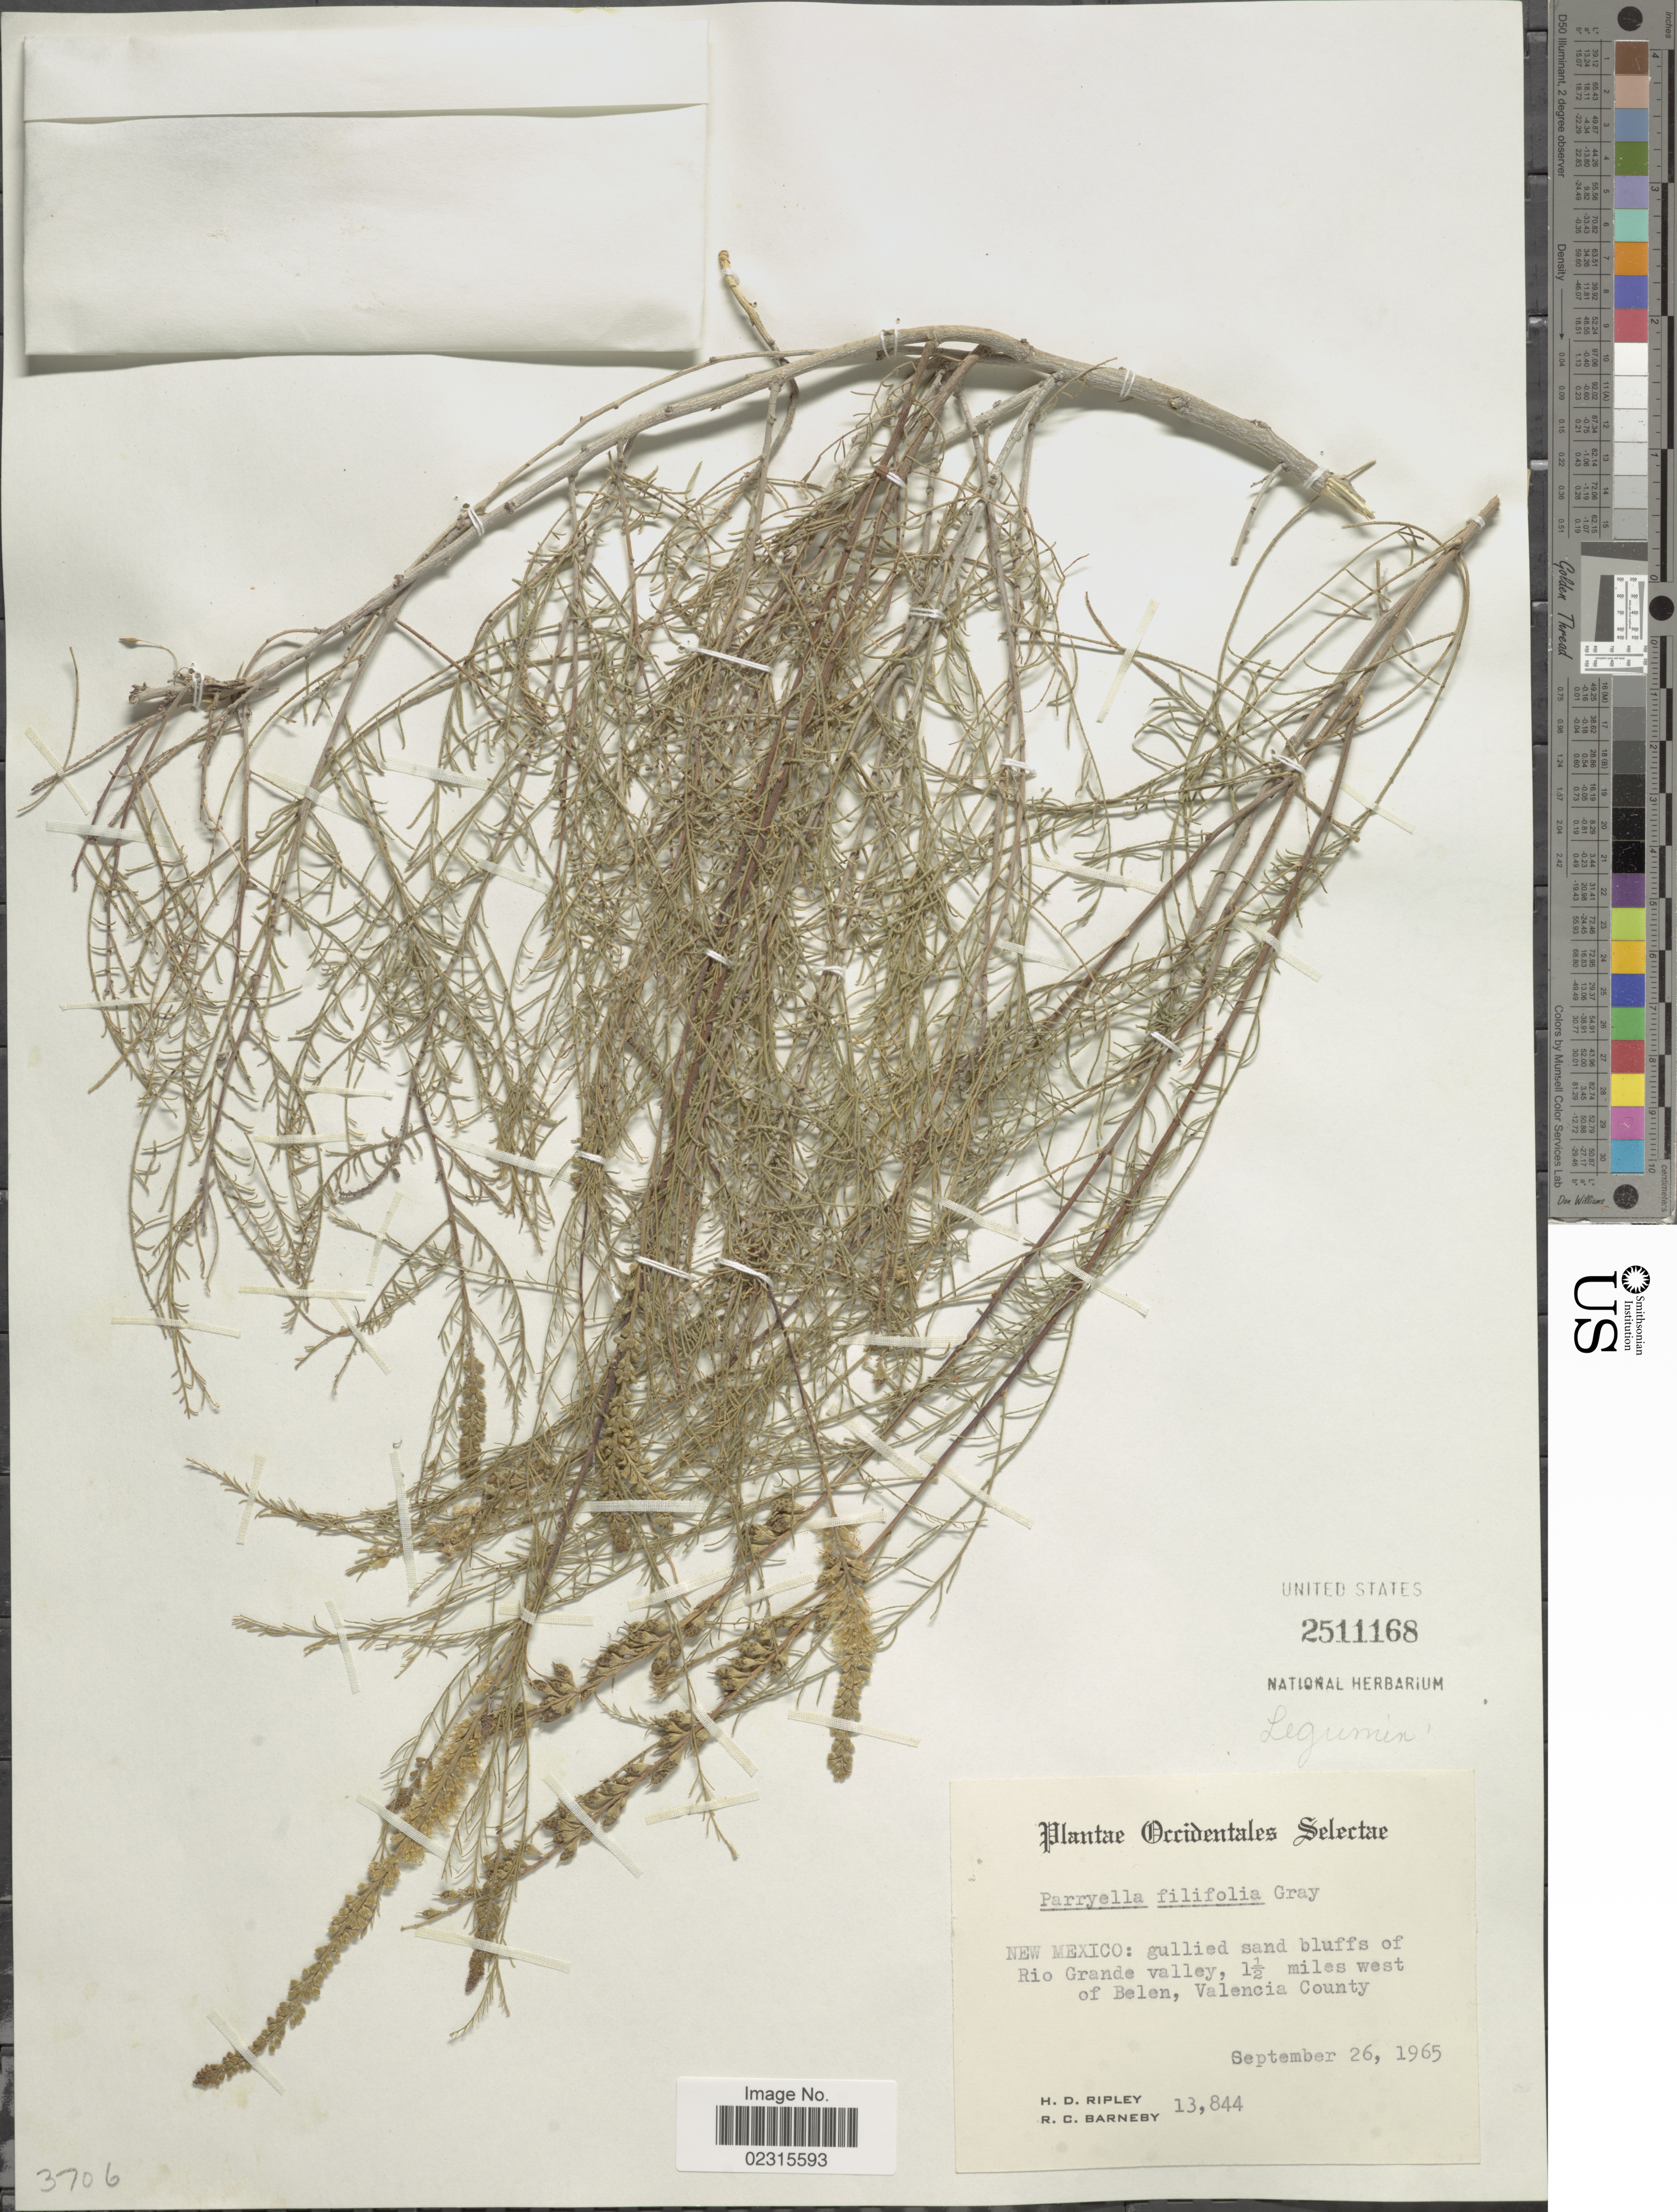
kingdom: Plantae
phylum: Tracheophyta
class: Magnoliopsida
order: Fabales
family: Fabaceae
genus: Parryella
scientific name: Parryella filifolia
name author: Torr. & A. Gray ex A. Gray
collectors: H. Ripley & R. C. Barneby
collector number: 13844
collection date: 1965-09-26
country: United States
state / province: New Mexico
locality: New Mexico: gullied sand bluffs of Rio Grande valley, 1½ miles west of Belen, Valencia County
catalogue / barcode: US 2511168